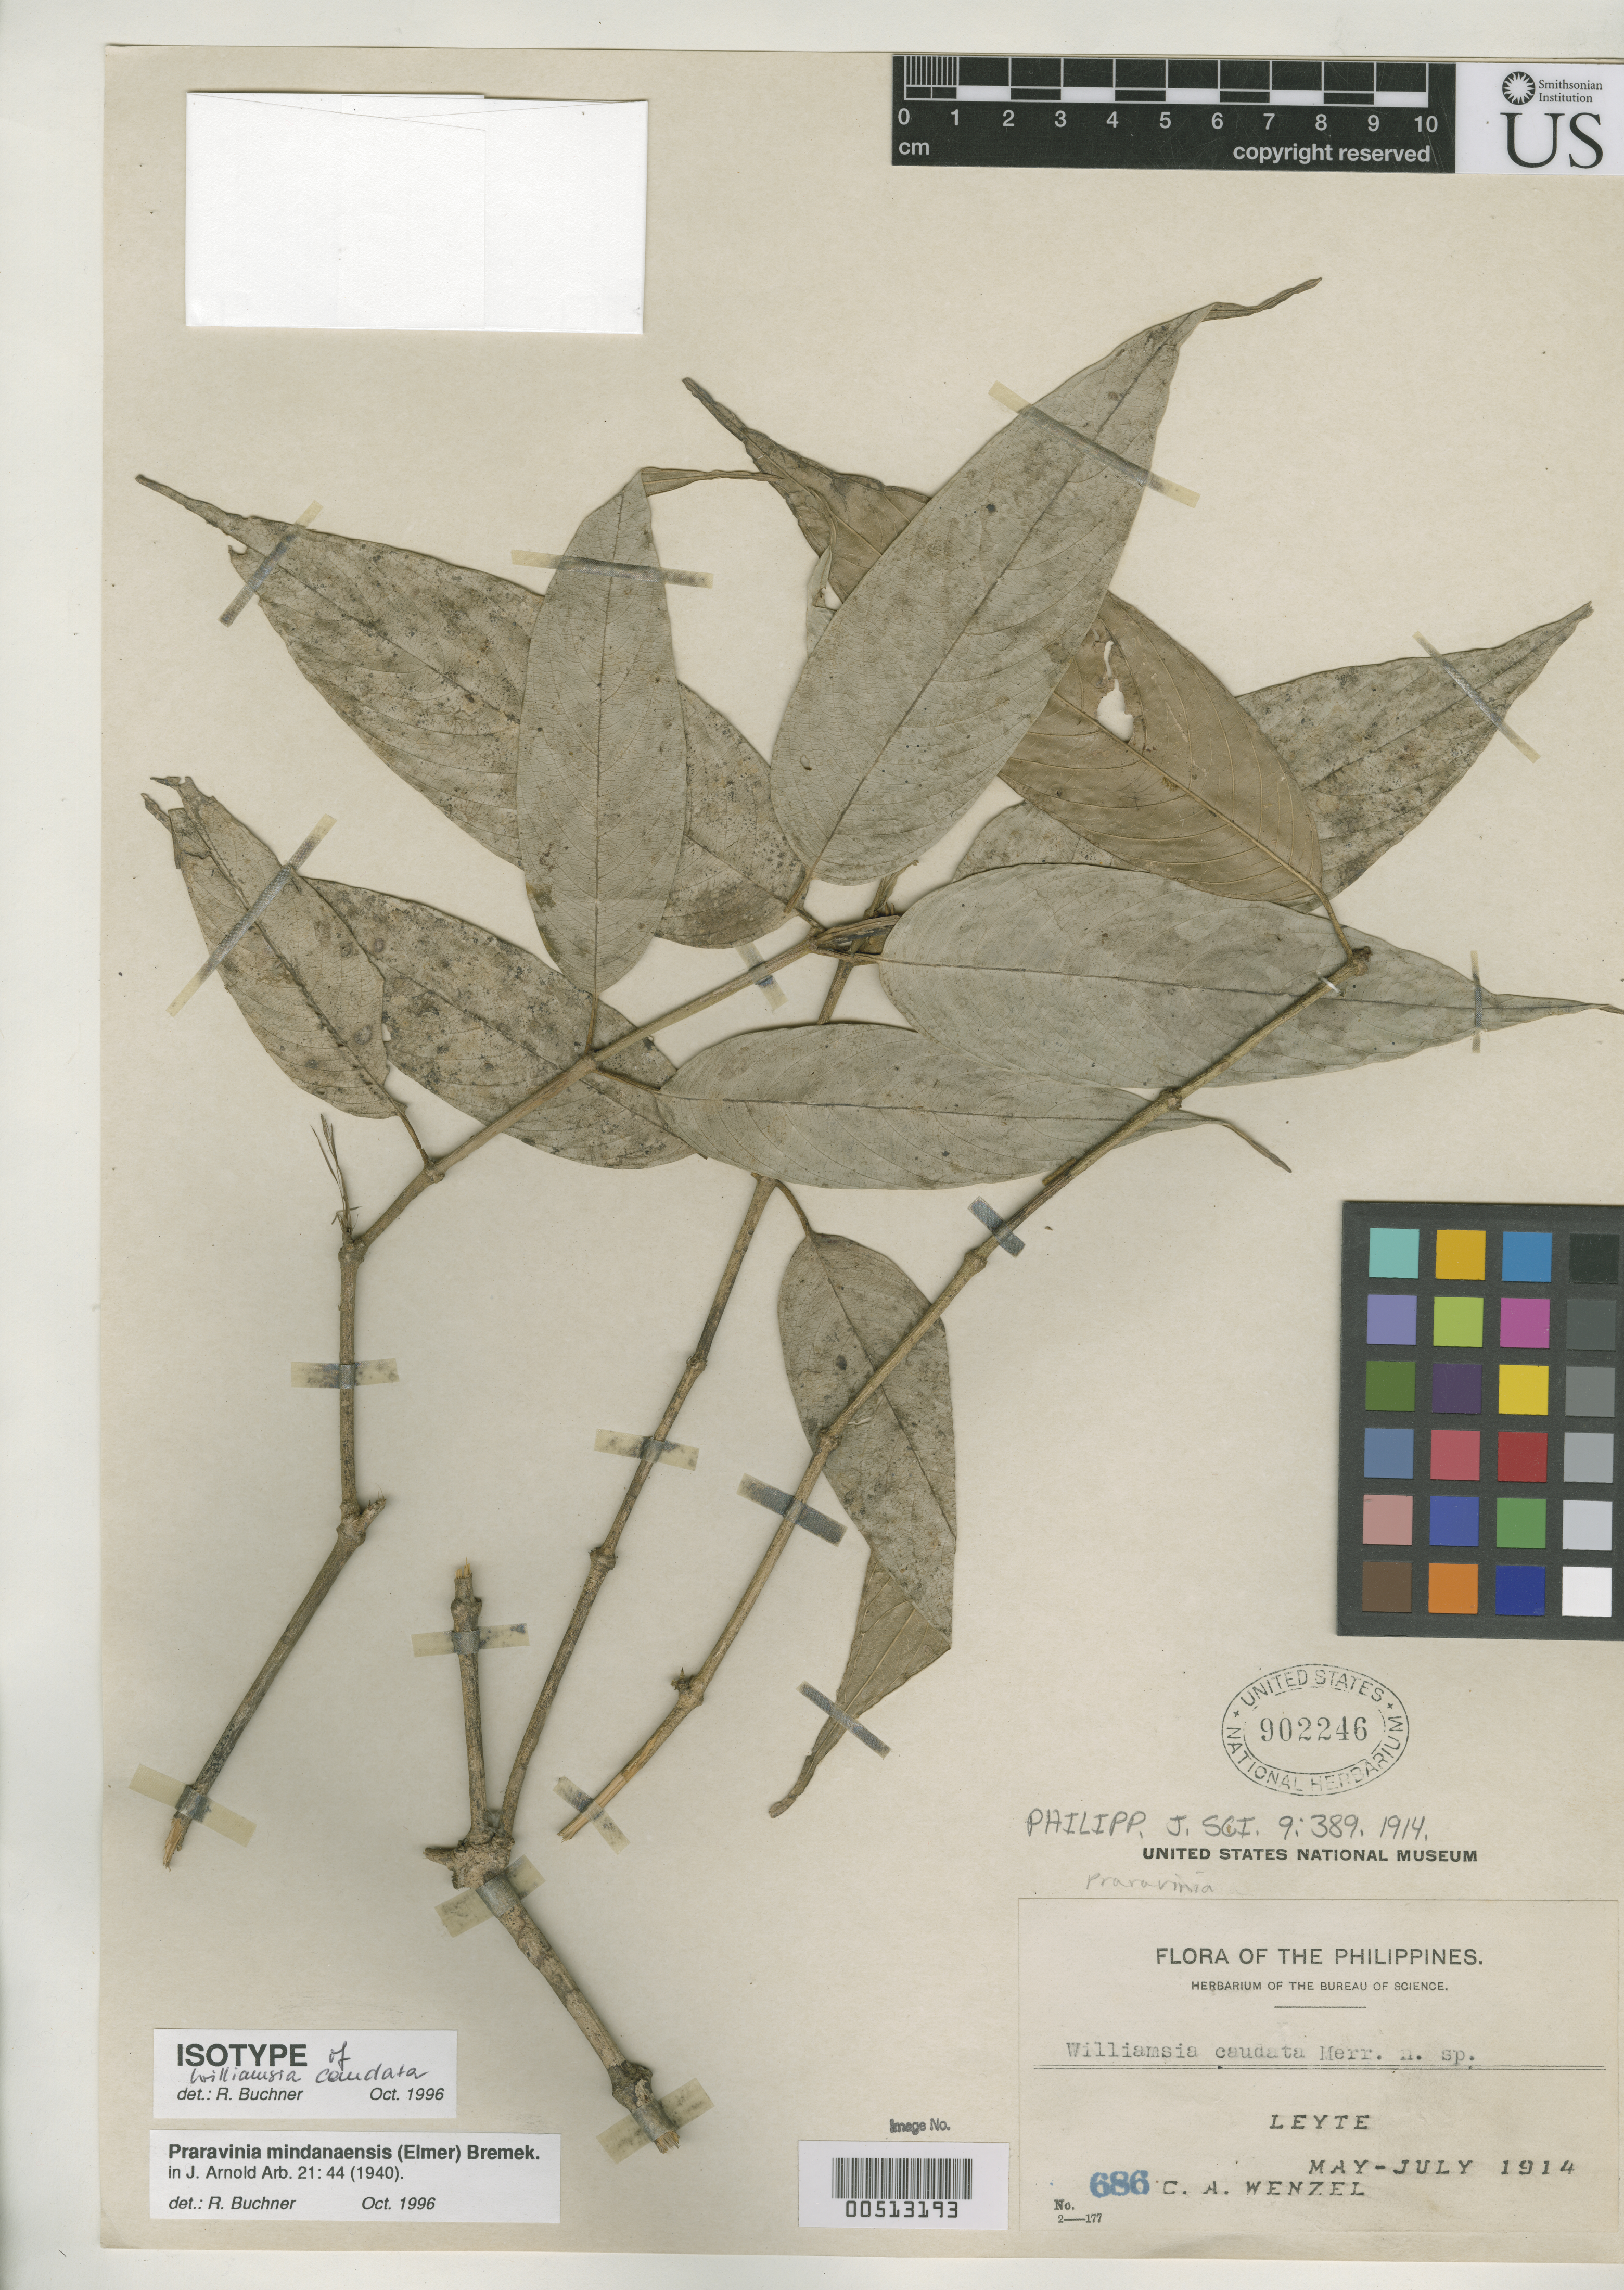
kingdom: Plantae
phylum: Tracheophyta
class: Magnoliopsida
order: Gentianales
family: Rubiaceae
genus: Williamsia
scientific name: Williamsia caudata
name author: Merr.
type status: Isotype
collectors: C. Wenzel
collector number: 686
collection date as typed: May 1914 to -- Jul 1914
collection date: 1914-05/1914-07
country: Philippines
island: Leyte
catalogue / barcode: US 902246